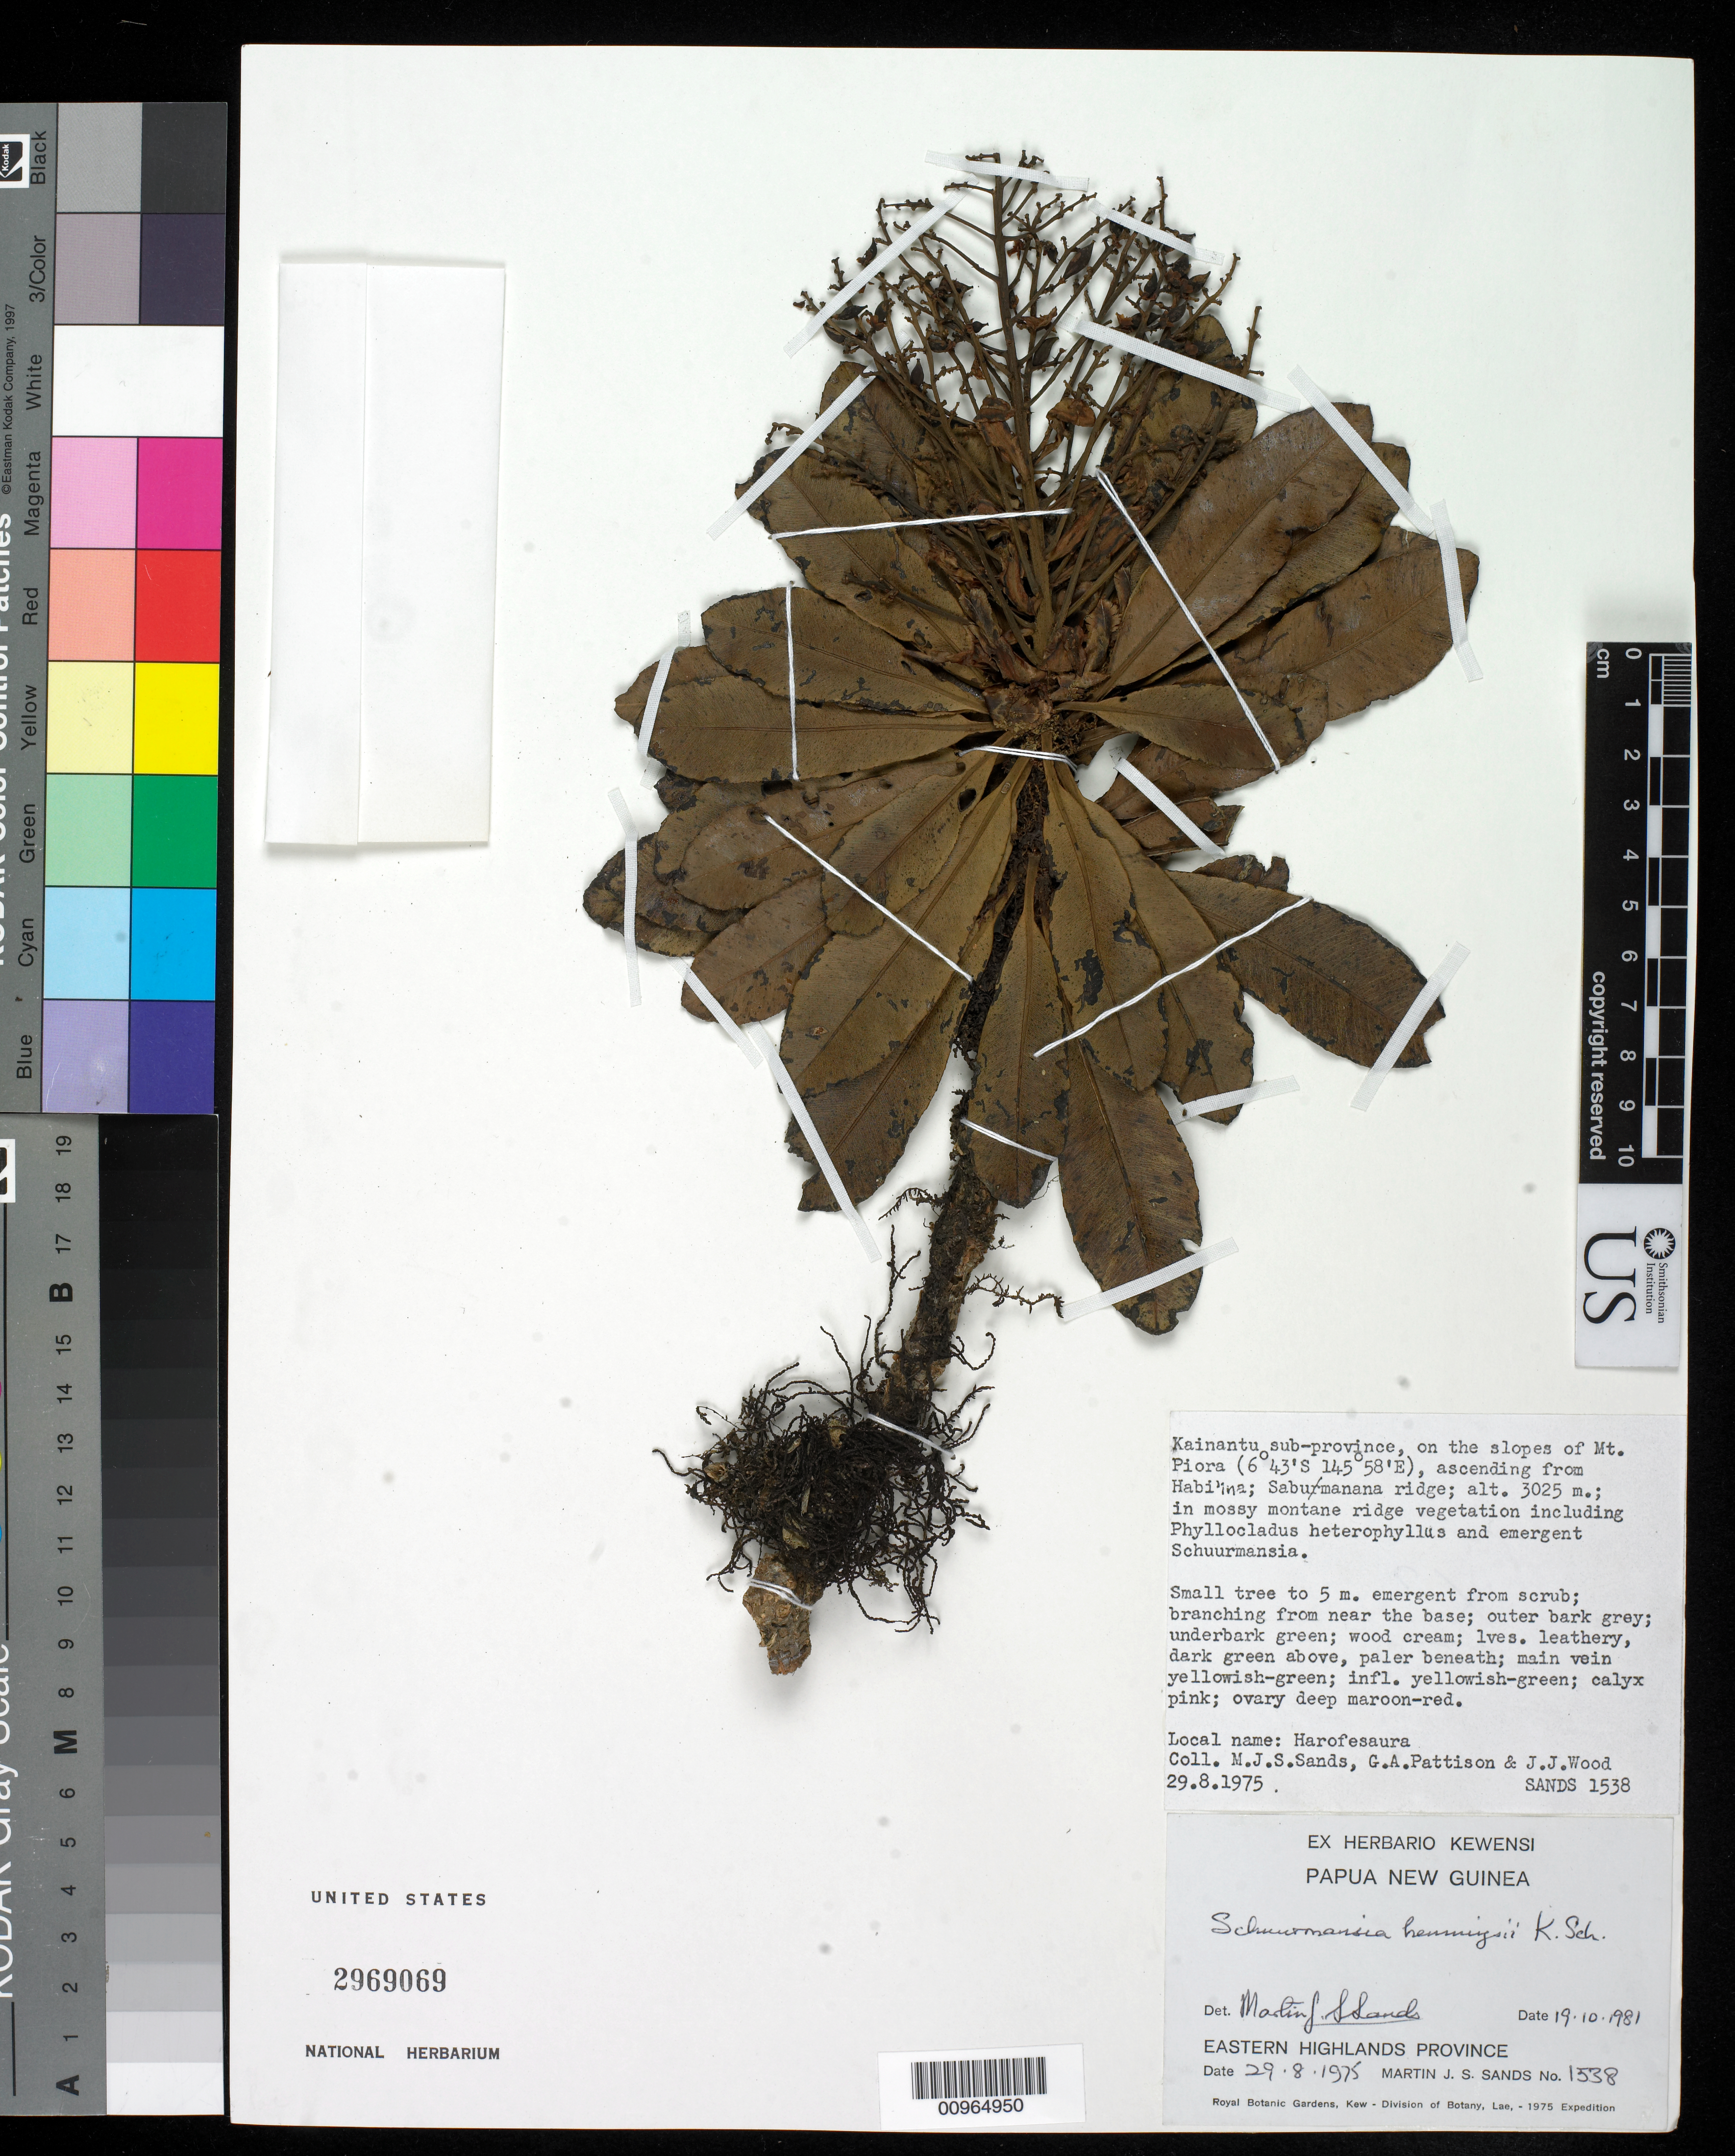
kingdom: Plantae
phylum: Tracheophyta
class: Magnoliopsida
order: Malpighiales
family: Ochnaceae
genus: Schuurmansia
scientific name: Schuurmansia henningsii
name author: K. Schum.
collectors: M. Sands, G. Pattison & J. Wood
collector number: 1538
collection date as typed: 29 Aug 1975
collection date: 1975-08-29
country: Papua New Guinea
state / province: Eastern Highlands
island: New Guinea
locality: Kainantu sub-province, on the slopes of Mt. Piora; ascending from Habi'ina; Sabumanana ridge; in mossy montane ridge vegetation including Phyllocladus heterophyllus and emergent Schurmansia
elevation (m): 3025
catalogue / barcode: US 2969069